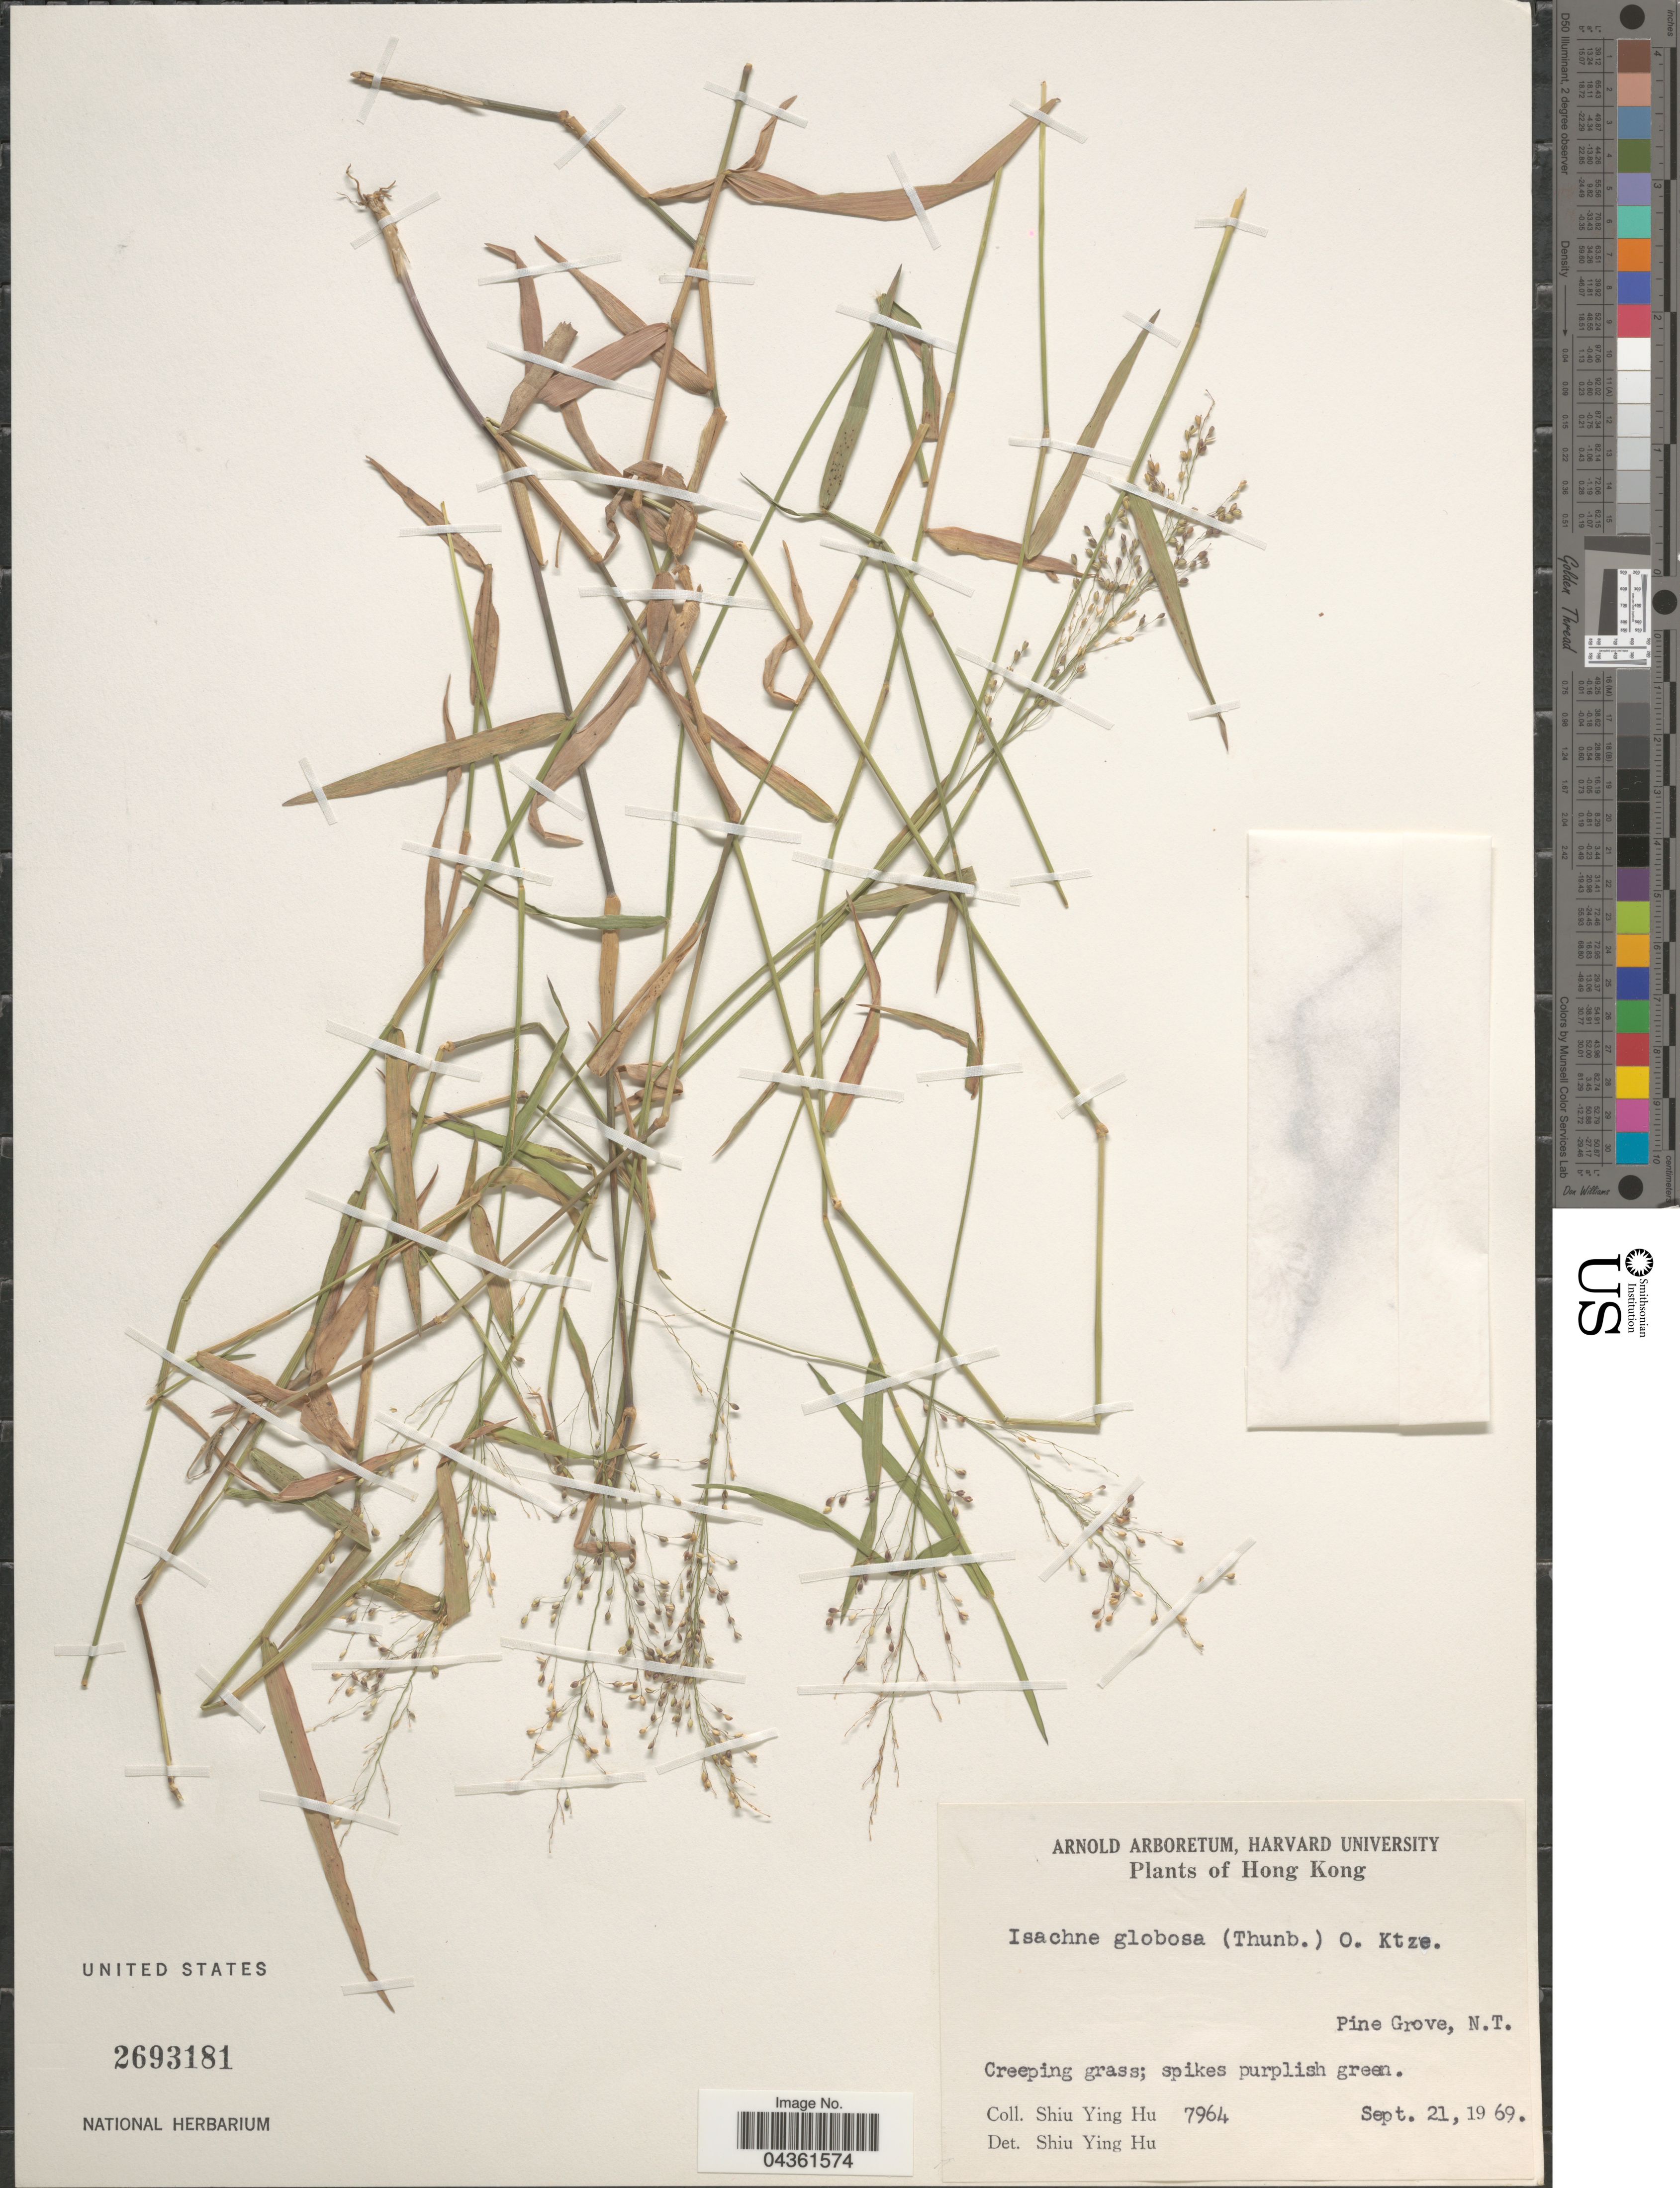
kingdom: Plantae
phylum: Tracheophyta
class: Liliopsida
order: Poales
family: Poaceae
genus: Isachne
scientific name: Isachne globosa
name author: (Thunb.) Kuntze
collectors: S. Y. Hu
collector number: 7964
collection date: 1969-09-21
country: China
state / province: Hong Kong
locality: Pine Grove, N.T.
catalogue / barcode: US 2693181